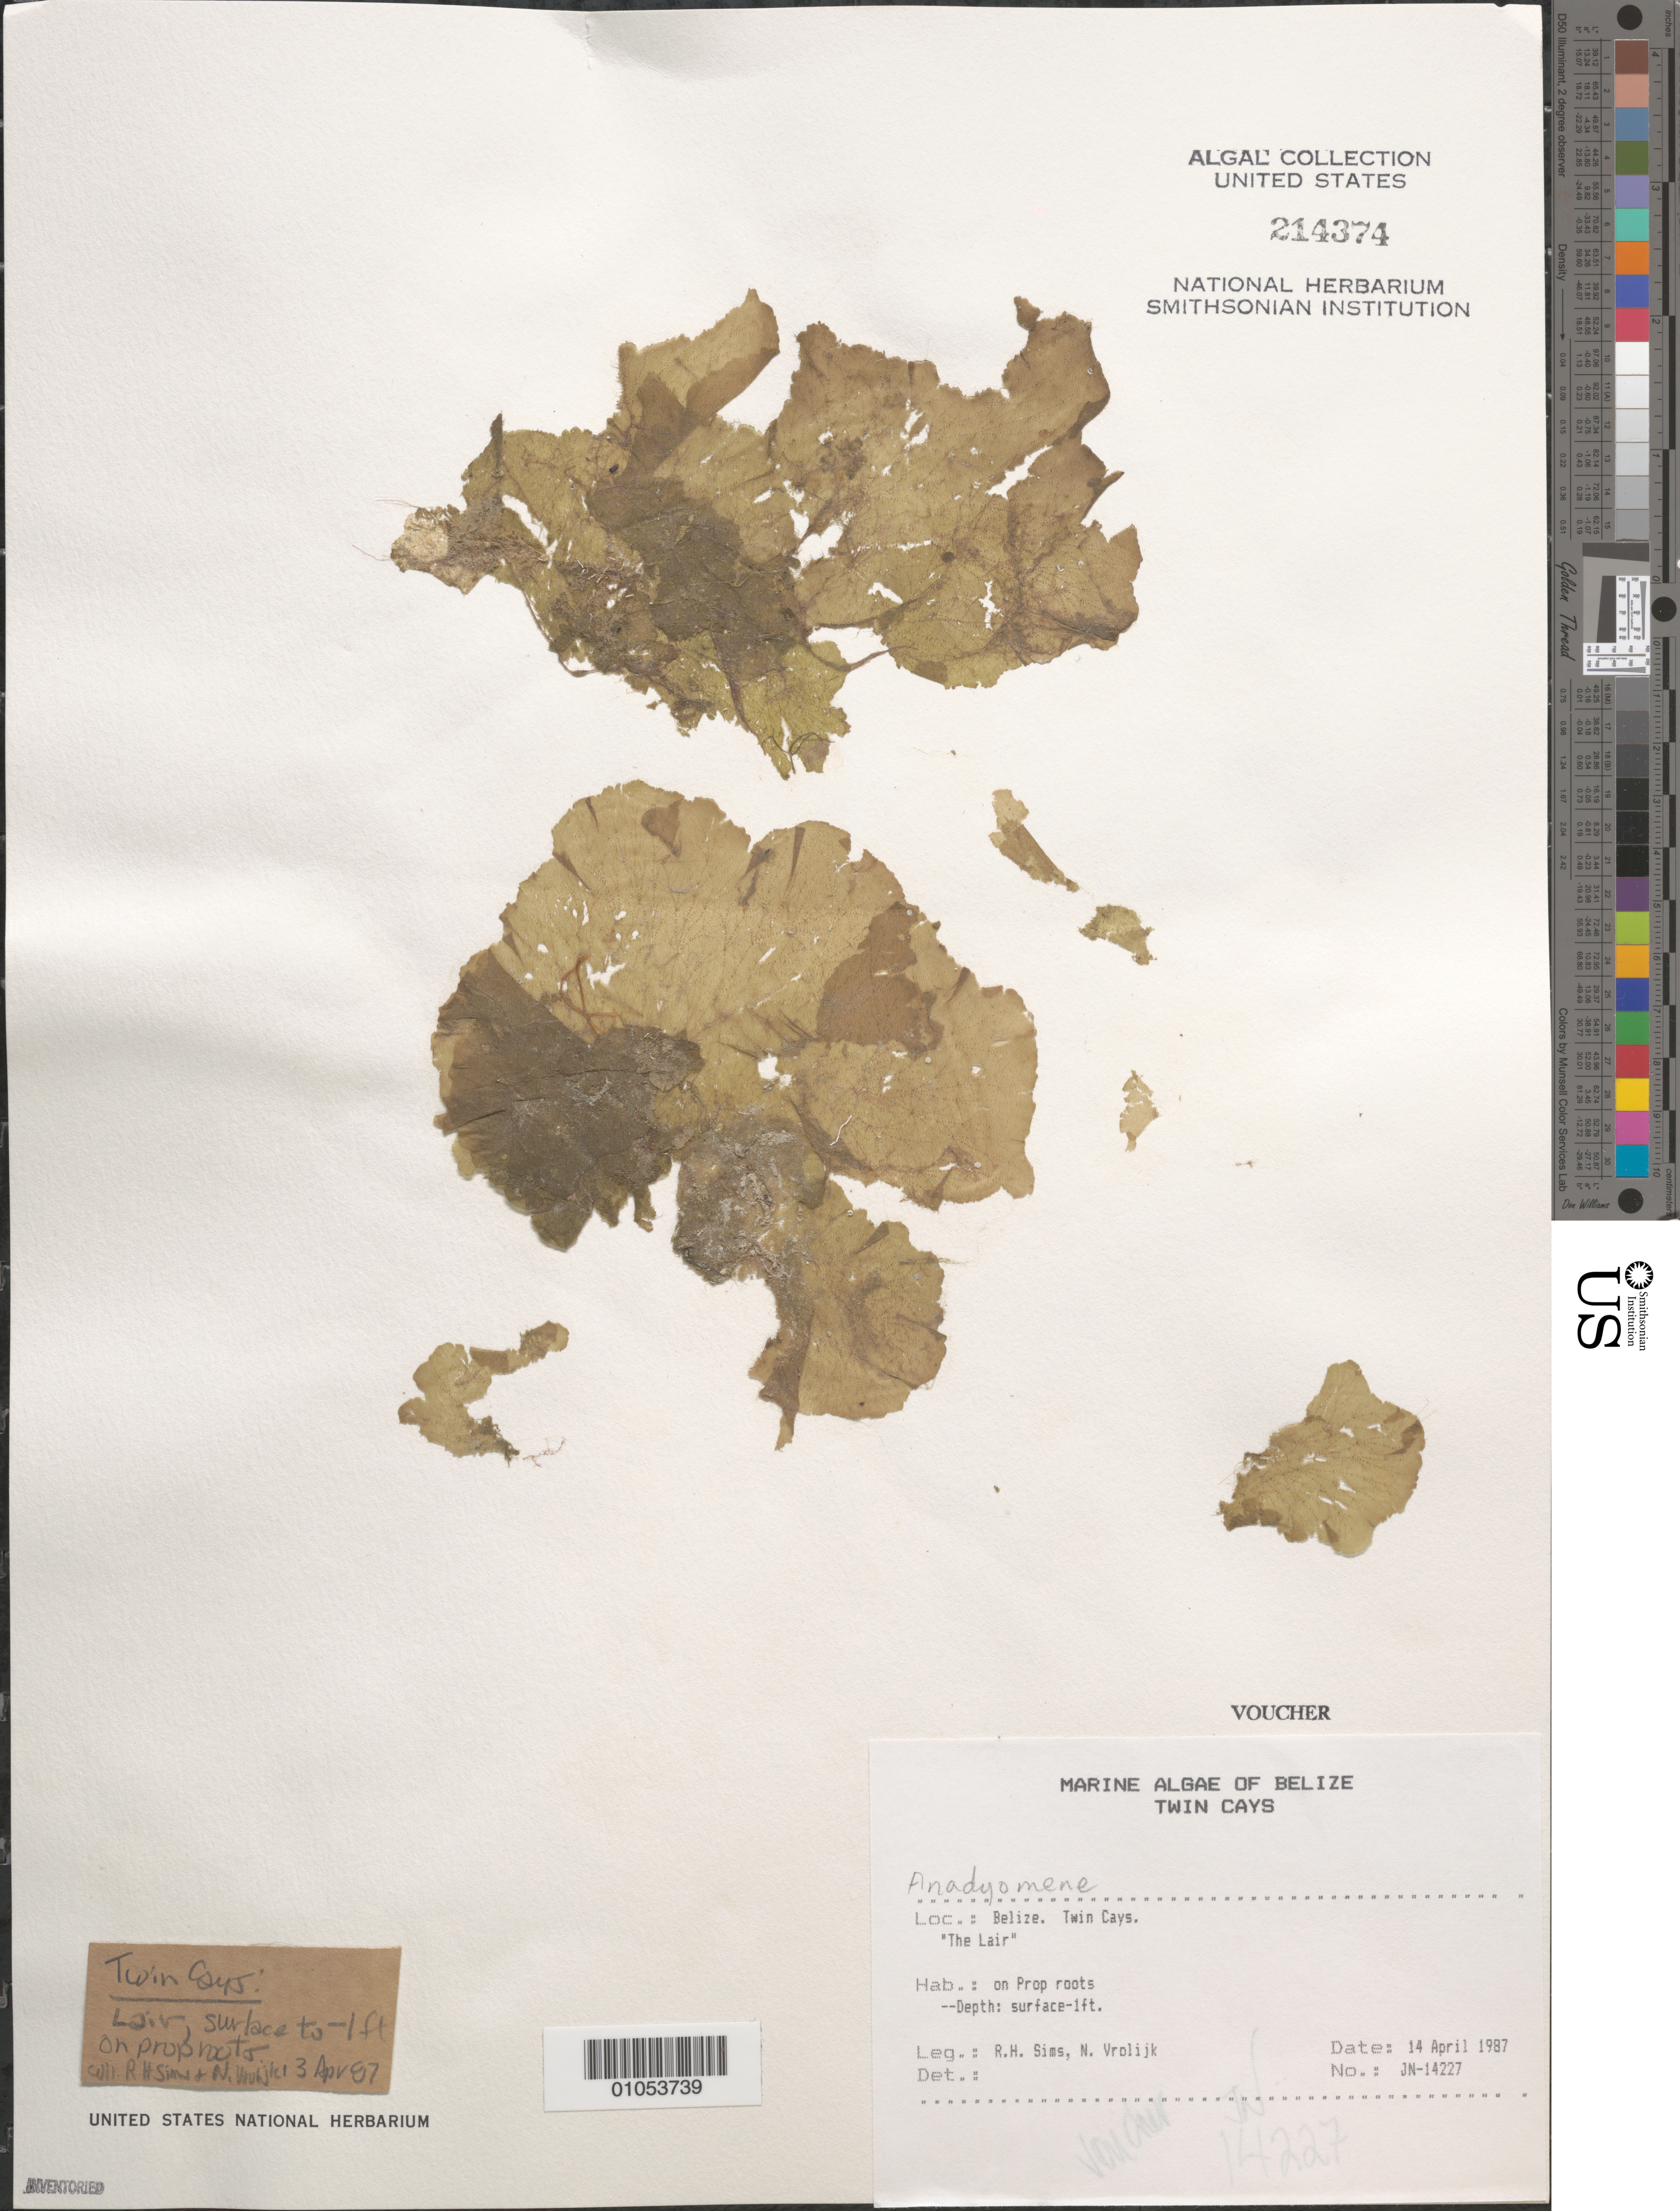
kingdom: Plantae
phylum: Chlorophyta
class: Ulvophyceae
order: Cladophorales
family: Anadyomenaceae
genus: Anadyomene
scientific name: Anadyomene sp.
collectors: R. H. Sims & N. Vrolijk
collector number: JN-14227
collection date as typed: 14 Apr 1987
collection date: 1987-04-14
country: Belize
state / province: Stann Creek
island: Twin Cays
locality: The Lair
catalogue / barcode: US 214374